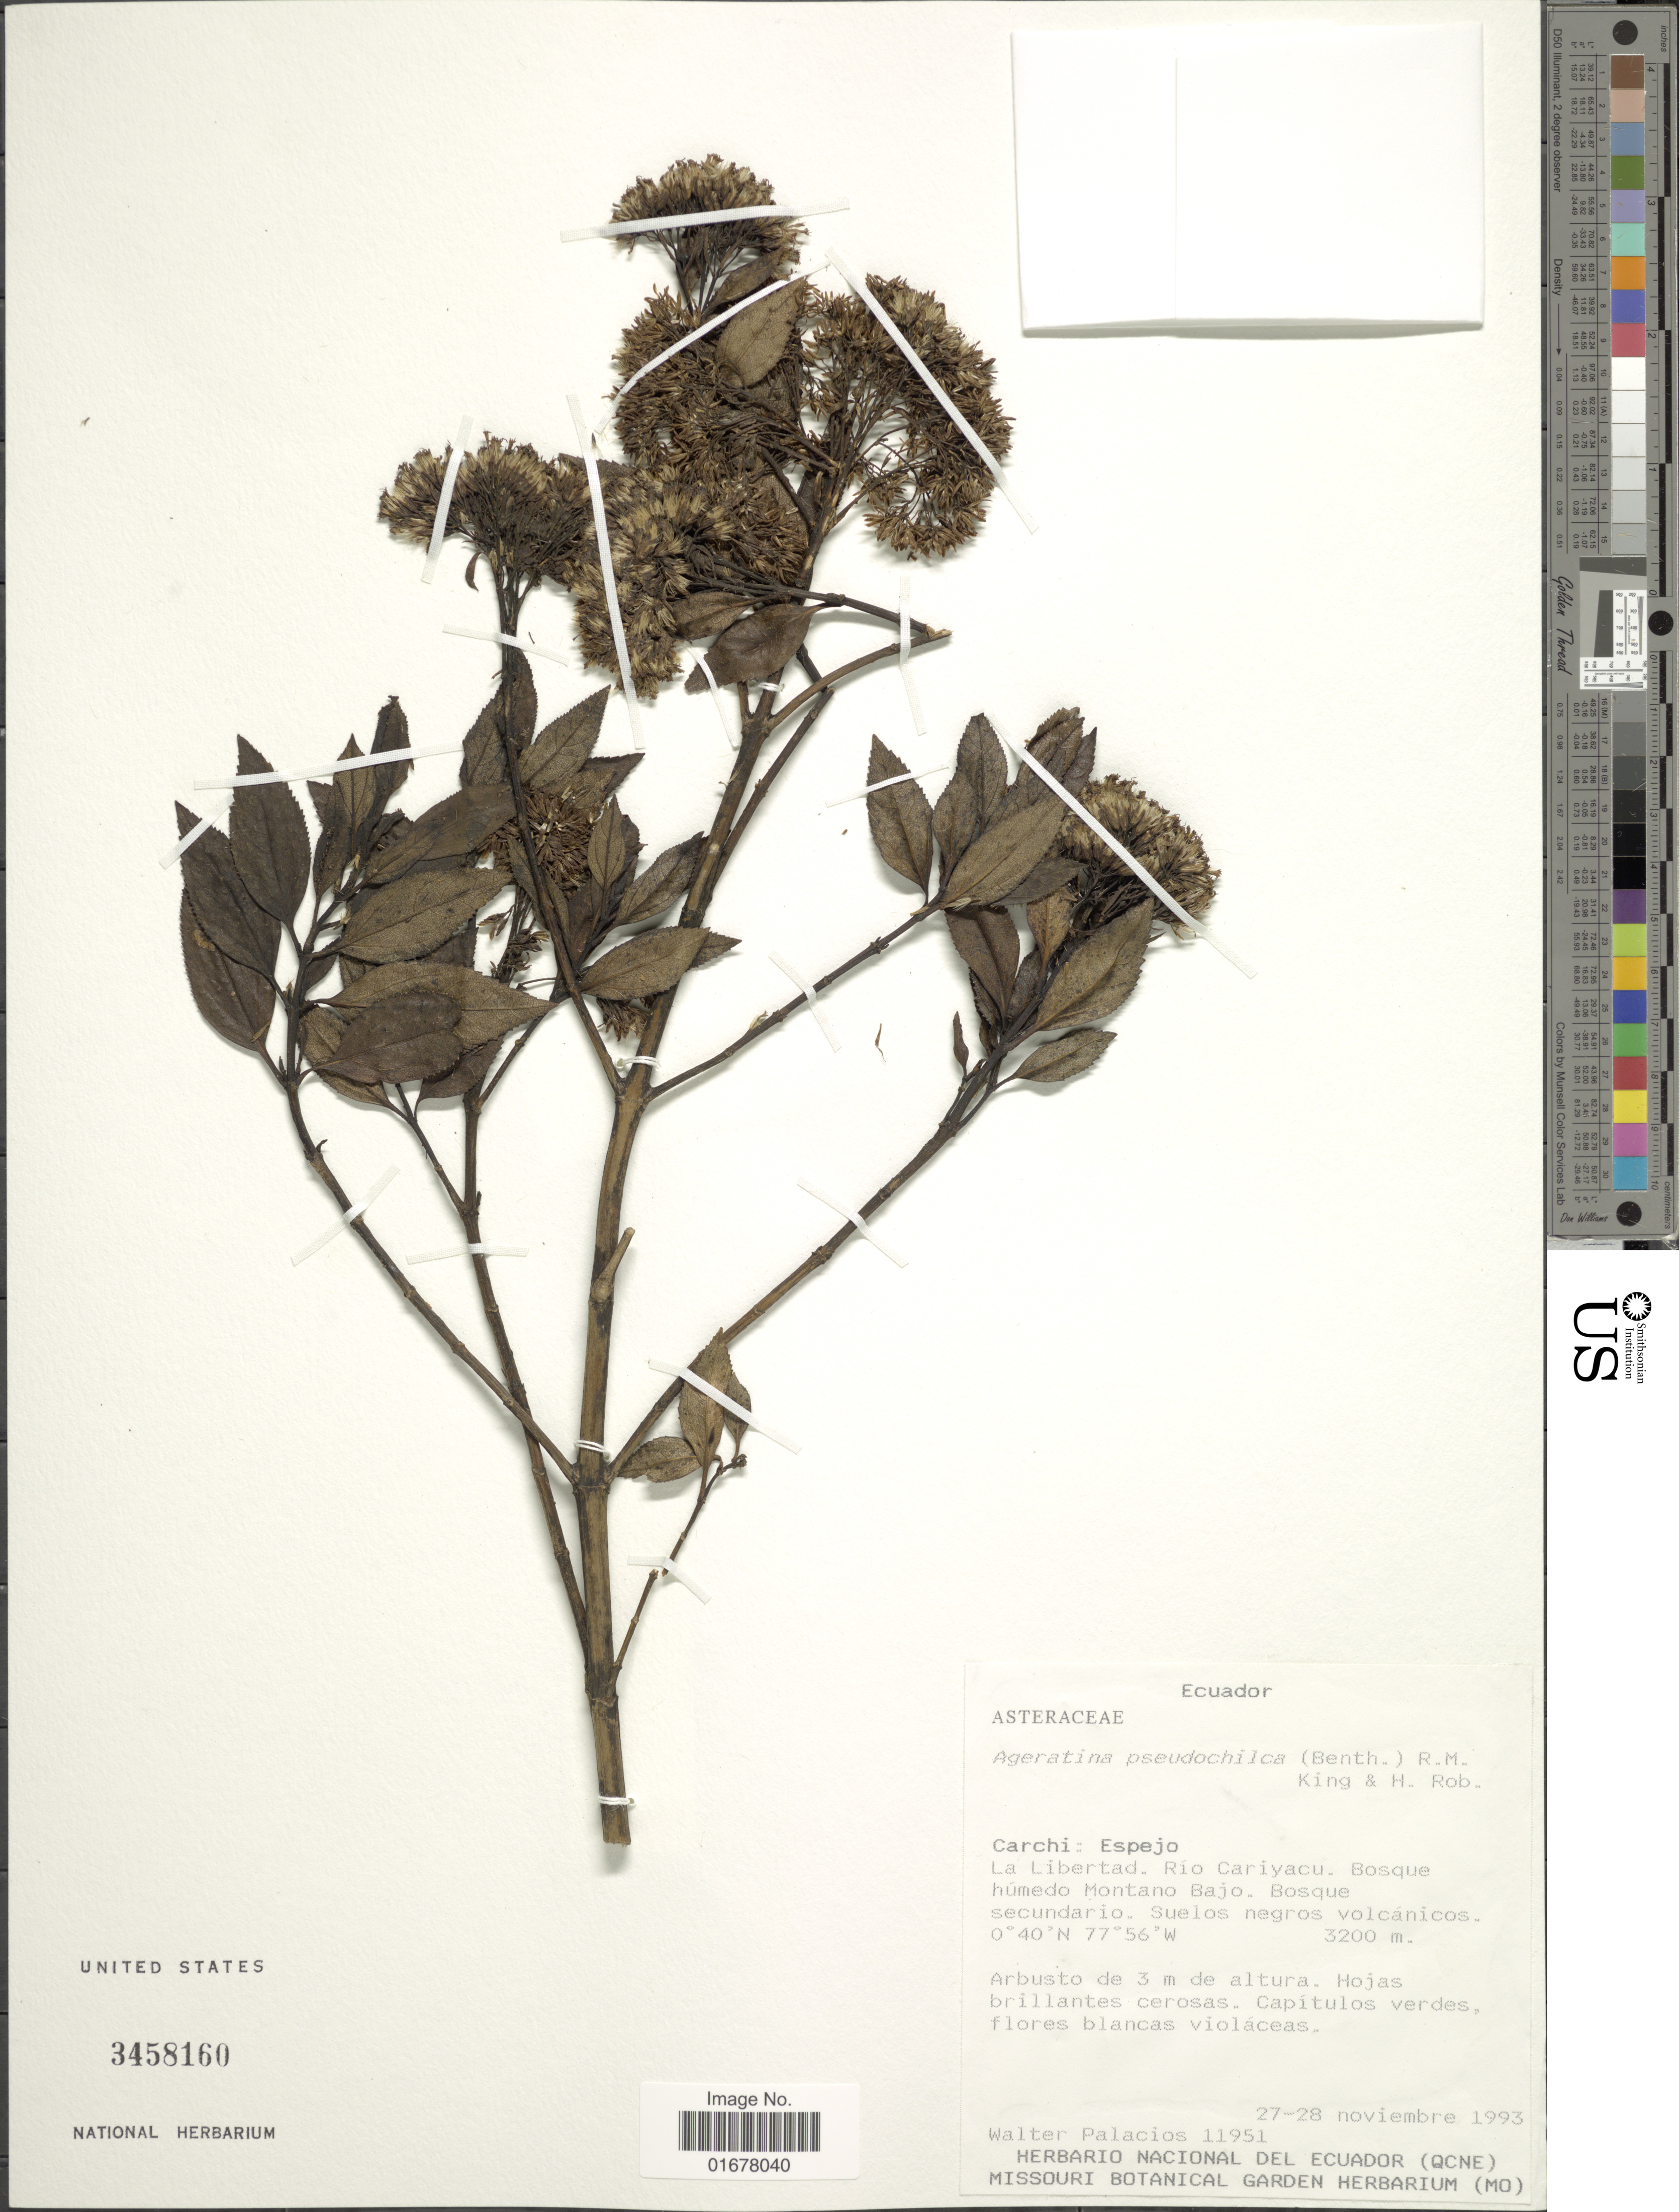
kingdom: Plantae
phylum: Tracheophyta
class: Magnoliopsida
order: Asterales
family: Asteraceae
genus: Ageratina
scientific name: Ageratina pseudochilca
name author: (Benth.) R.M. King & H. Rob.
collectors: W. Palacios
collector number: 11951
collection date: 1993-11-27/1993-11-28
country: Ecuador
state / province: Carchi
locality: Carchi: Espejo, La Libertad, Rio Cariyacu, Bosque humedo Montano Bajo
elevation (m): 3200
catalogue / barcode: US 3458160